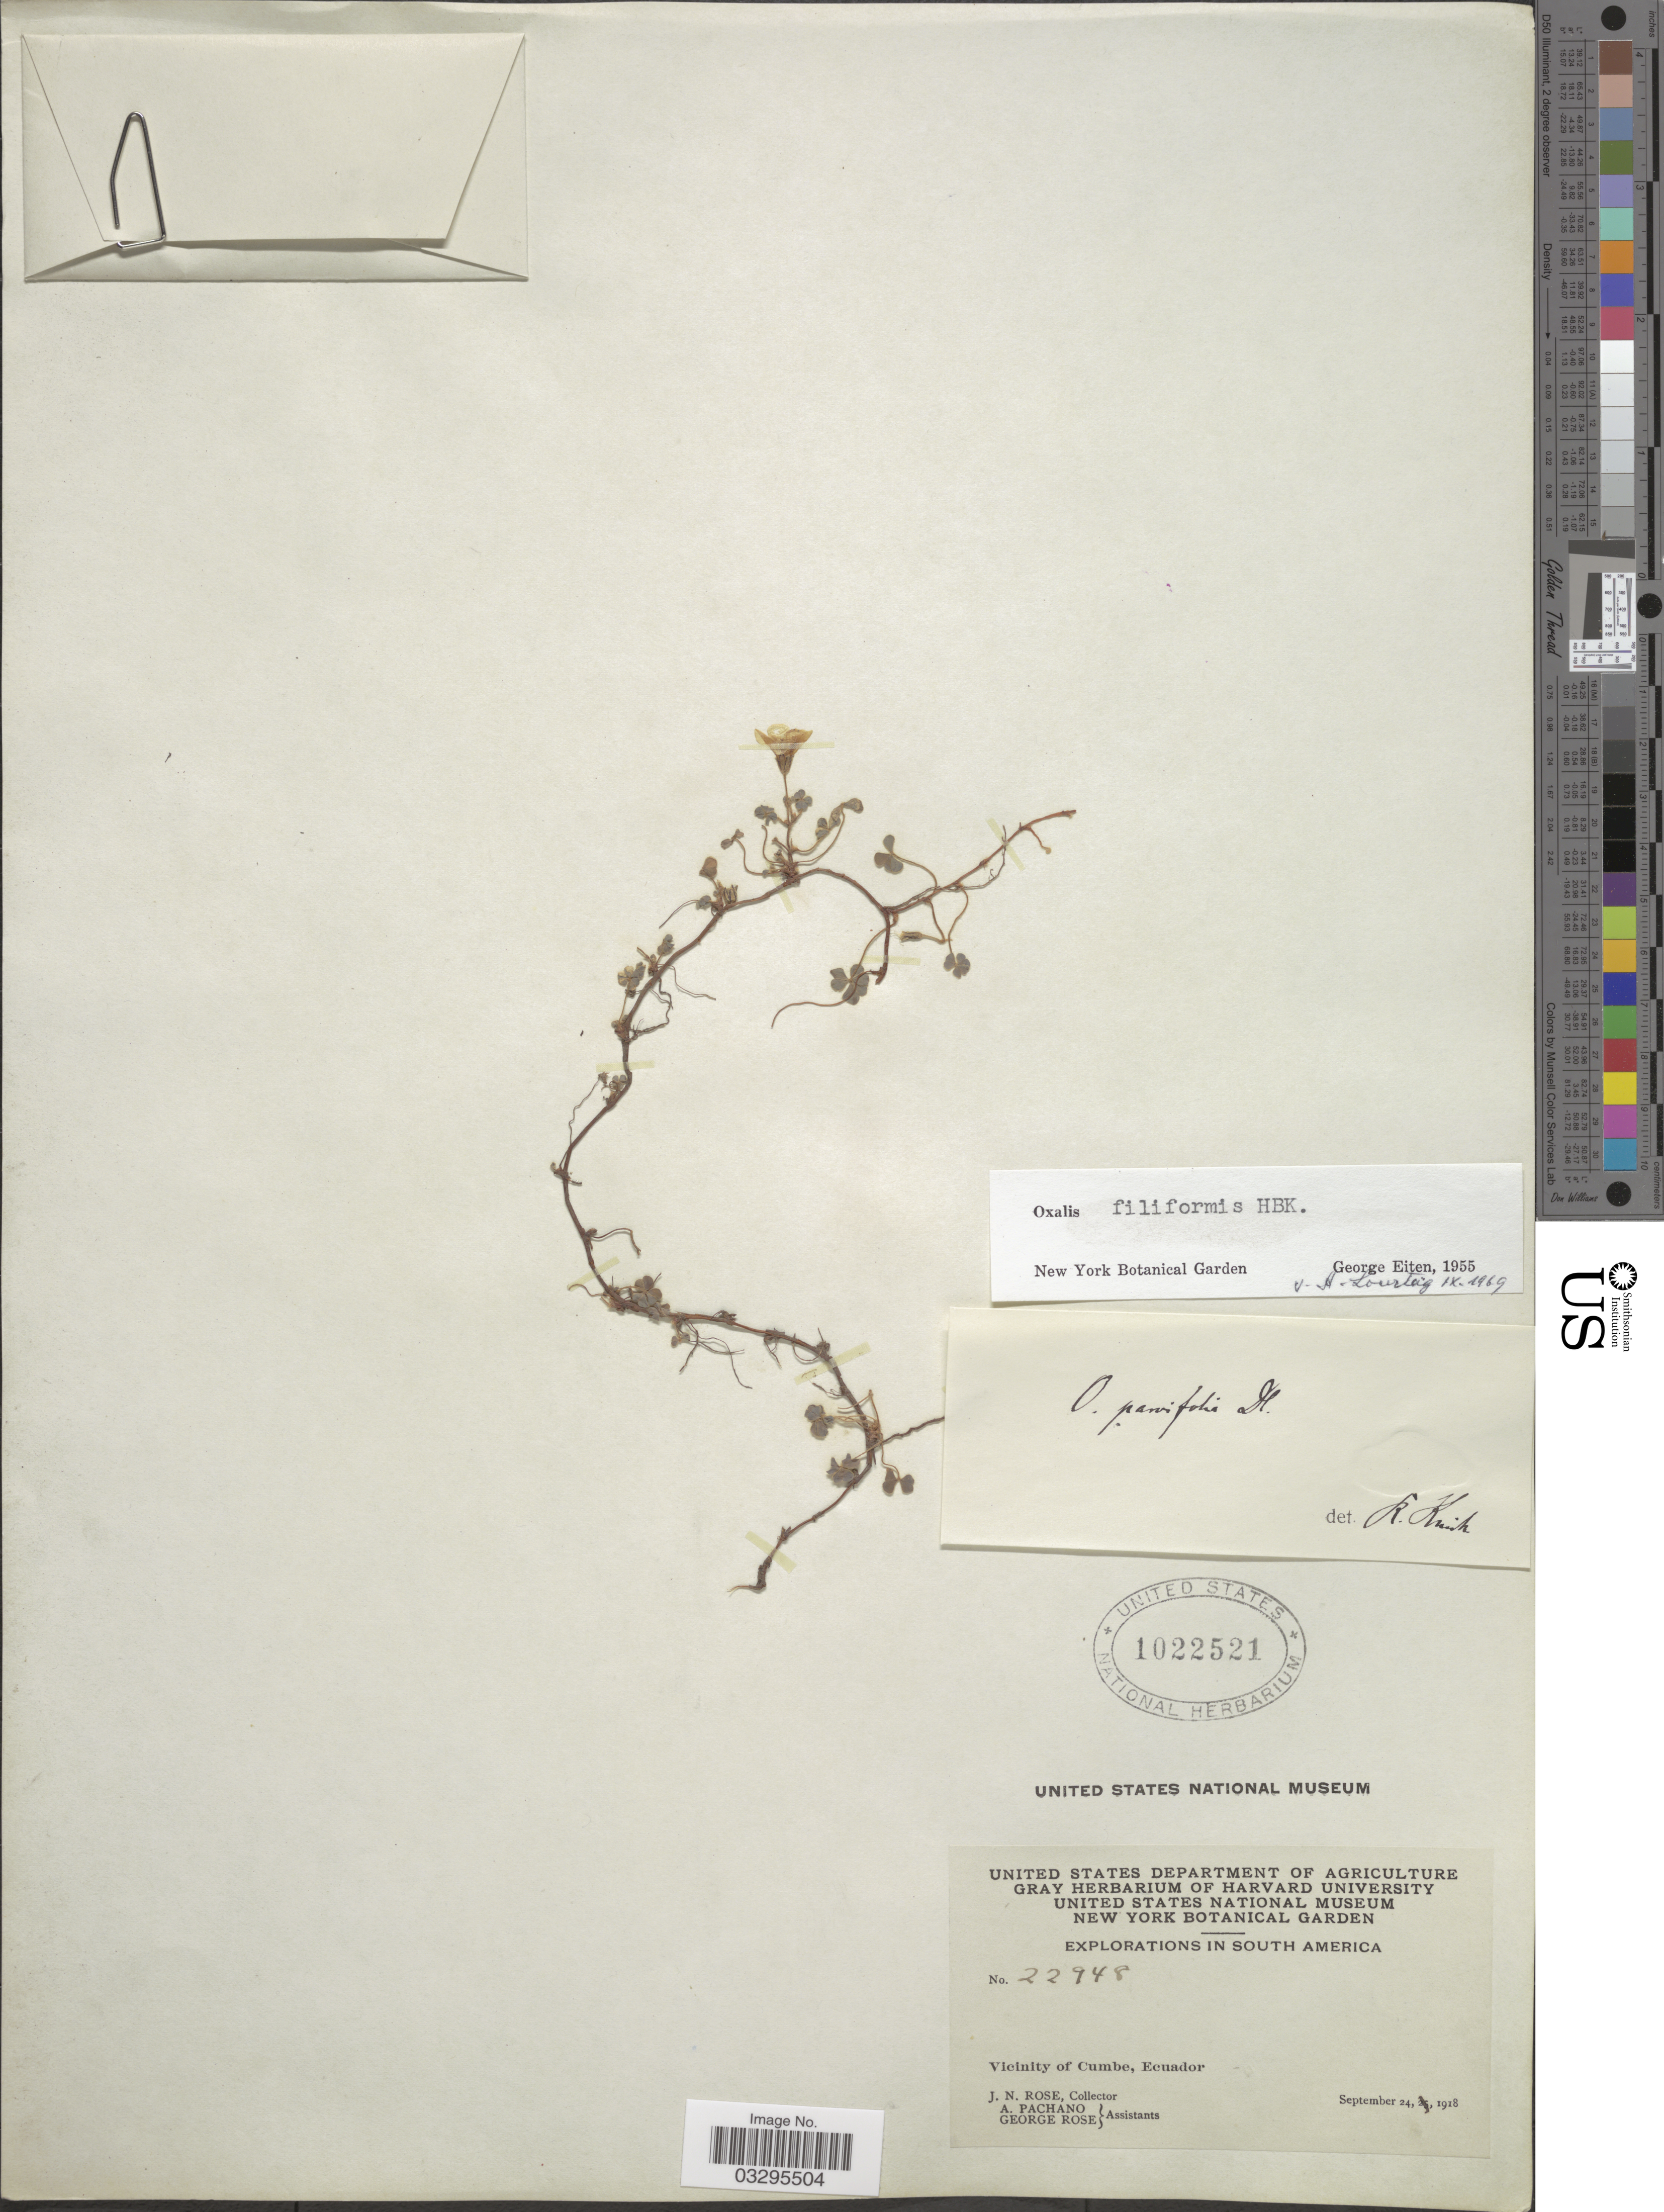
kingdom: Plantae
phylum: Tracheophyta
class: Magnoliopsida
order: Oxalidales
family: Oxalidaceae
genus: Oxalis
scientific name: Oxalis filiformis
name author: Kunth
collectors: J. N. Rose, A. Pachano & G. Rose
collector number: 22948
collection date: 1918-09-24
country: Ecuador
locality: Vicinity of Cumbe.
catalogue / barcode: US 1022521